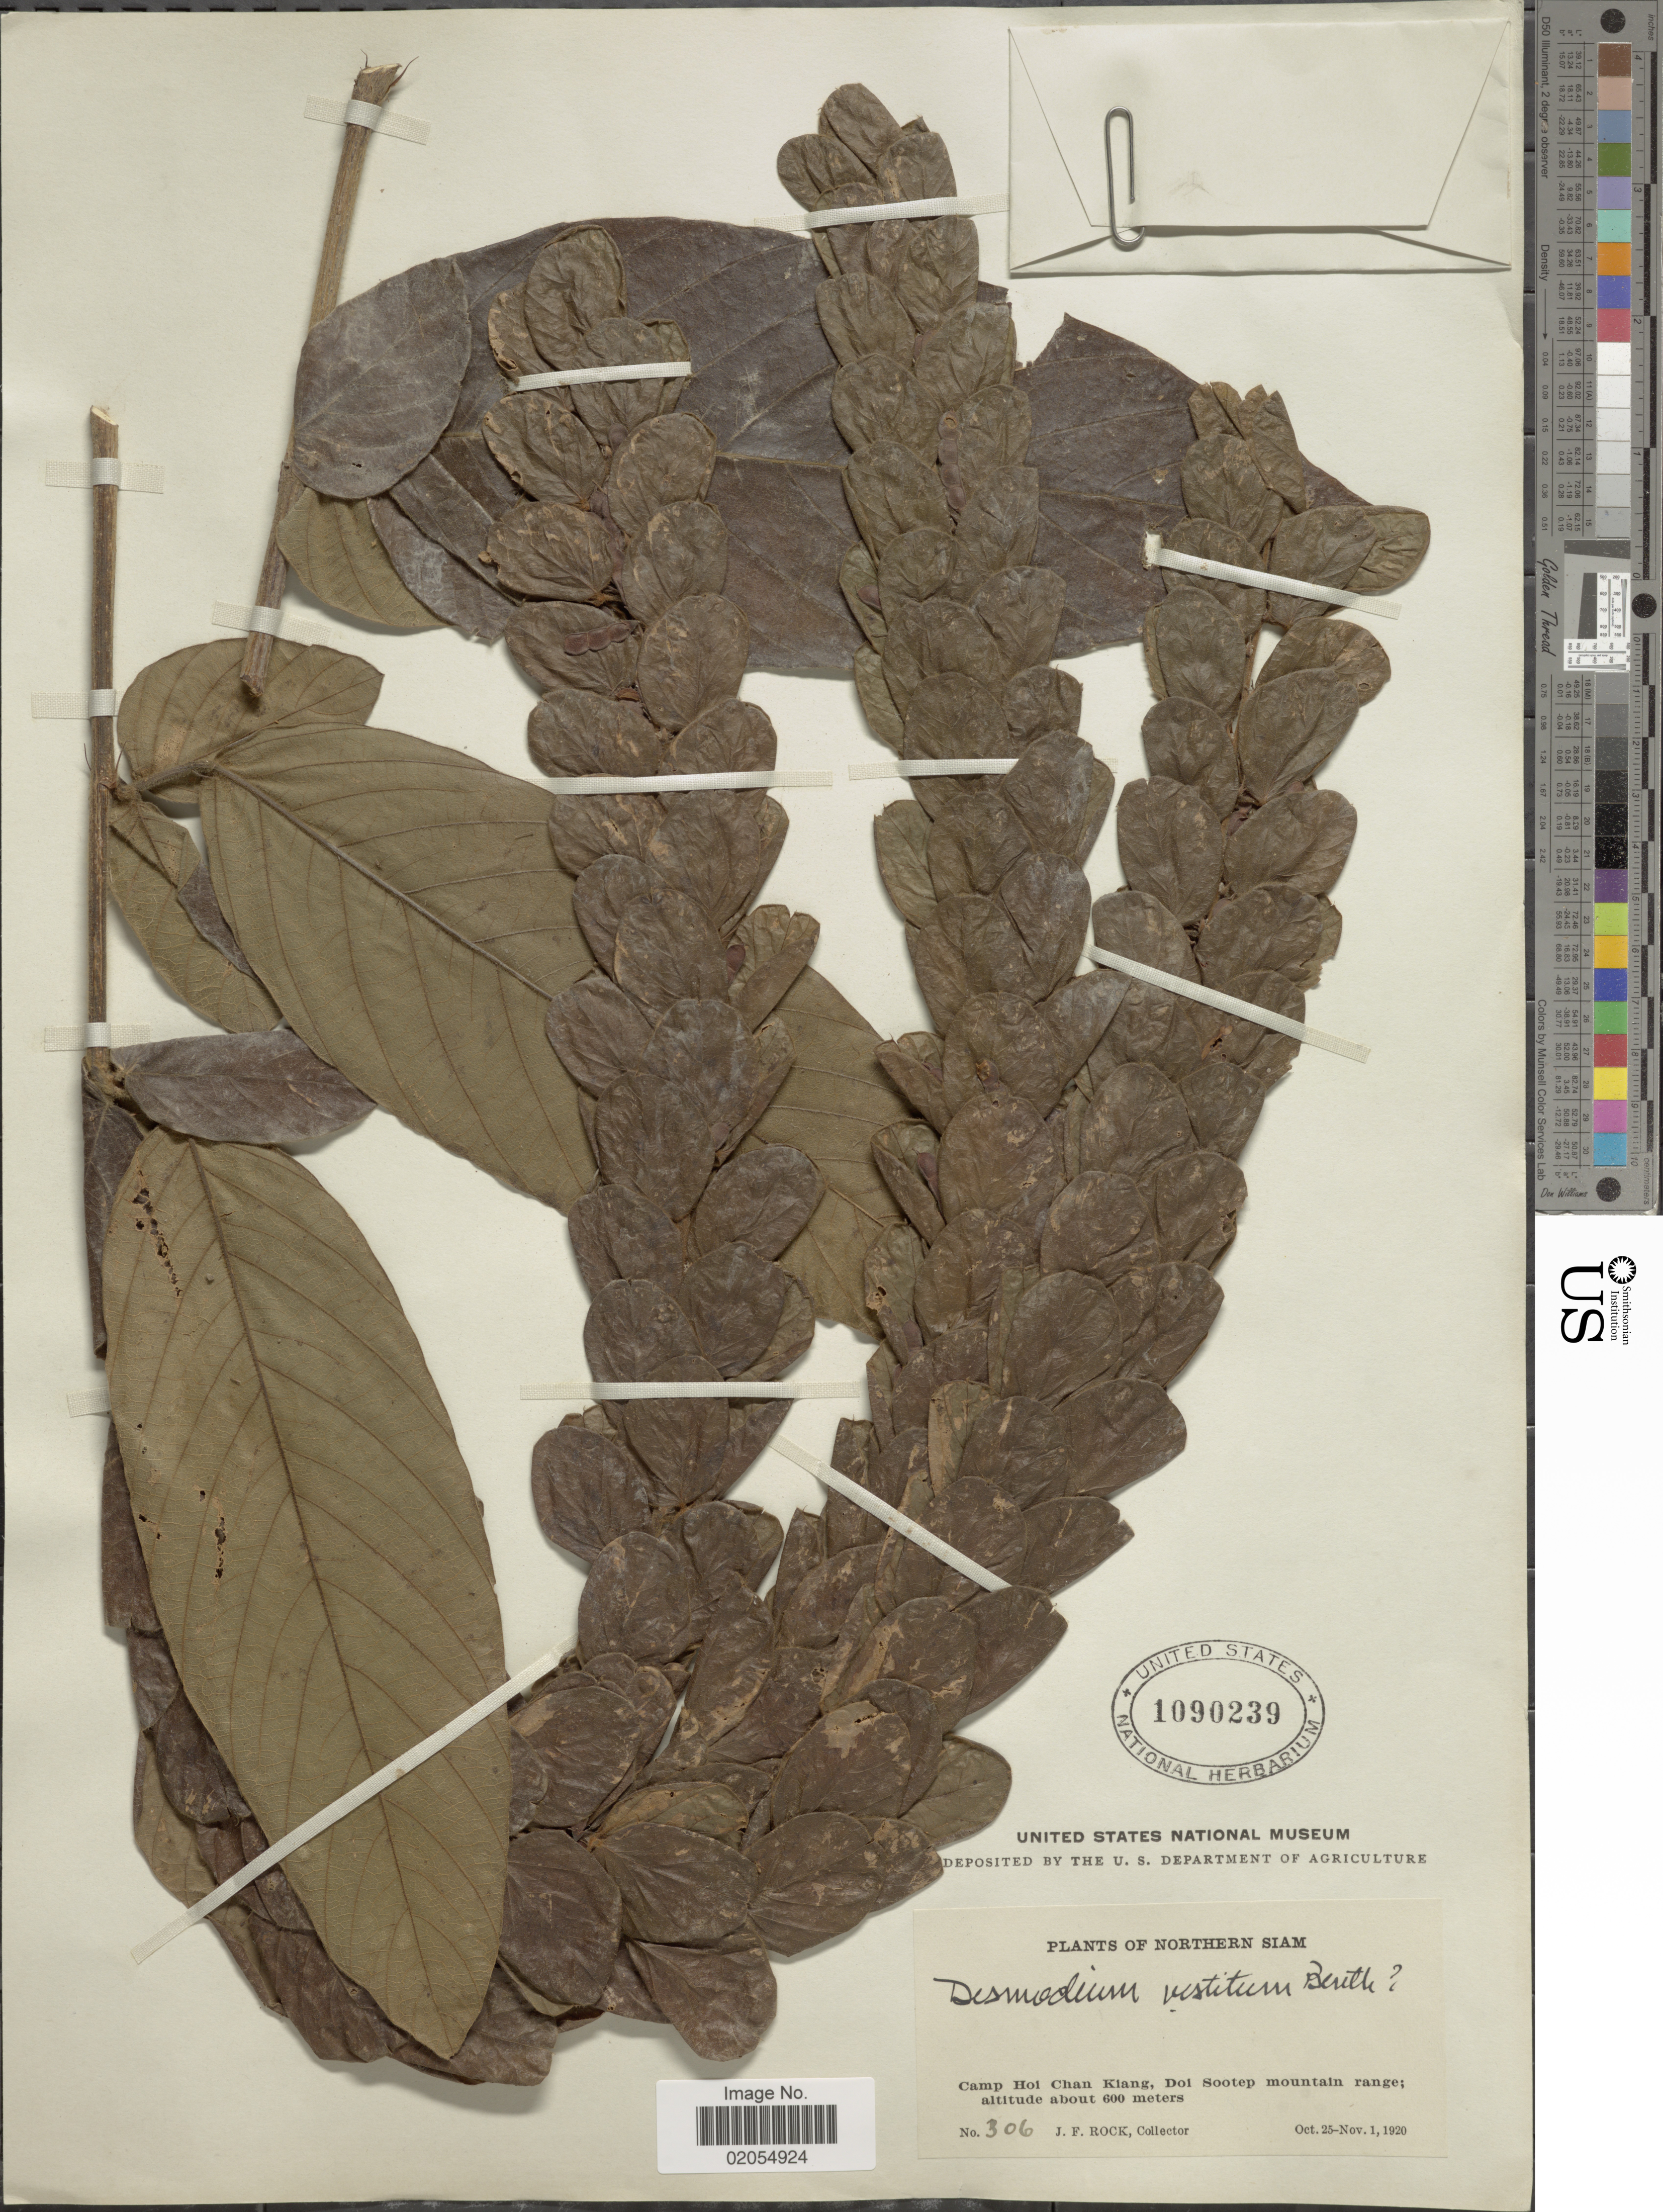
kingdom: Plantae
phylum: Tracheophyta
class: Magnoliopsida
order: Fabales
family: Fabaceae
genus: Phyllodium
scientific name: Phyllodium longipes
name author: (Craib) Schindl.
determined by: Strong, Mark T., (BOT), Smithsonian Institution - National Museum of Natural History (UNITED STATES)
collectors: J. Rock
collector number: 306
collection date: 1920-10-25/1920-11-01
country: Thailand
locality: Camp Hoi Chan Kiang, Doi Sootep mountain rannge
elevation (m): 600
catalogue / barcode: US 1090239